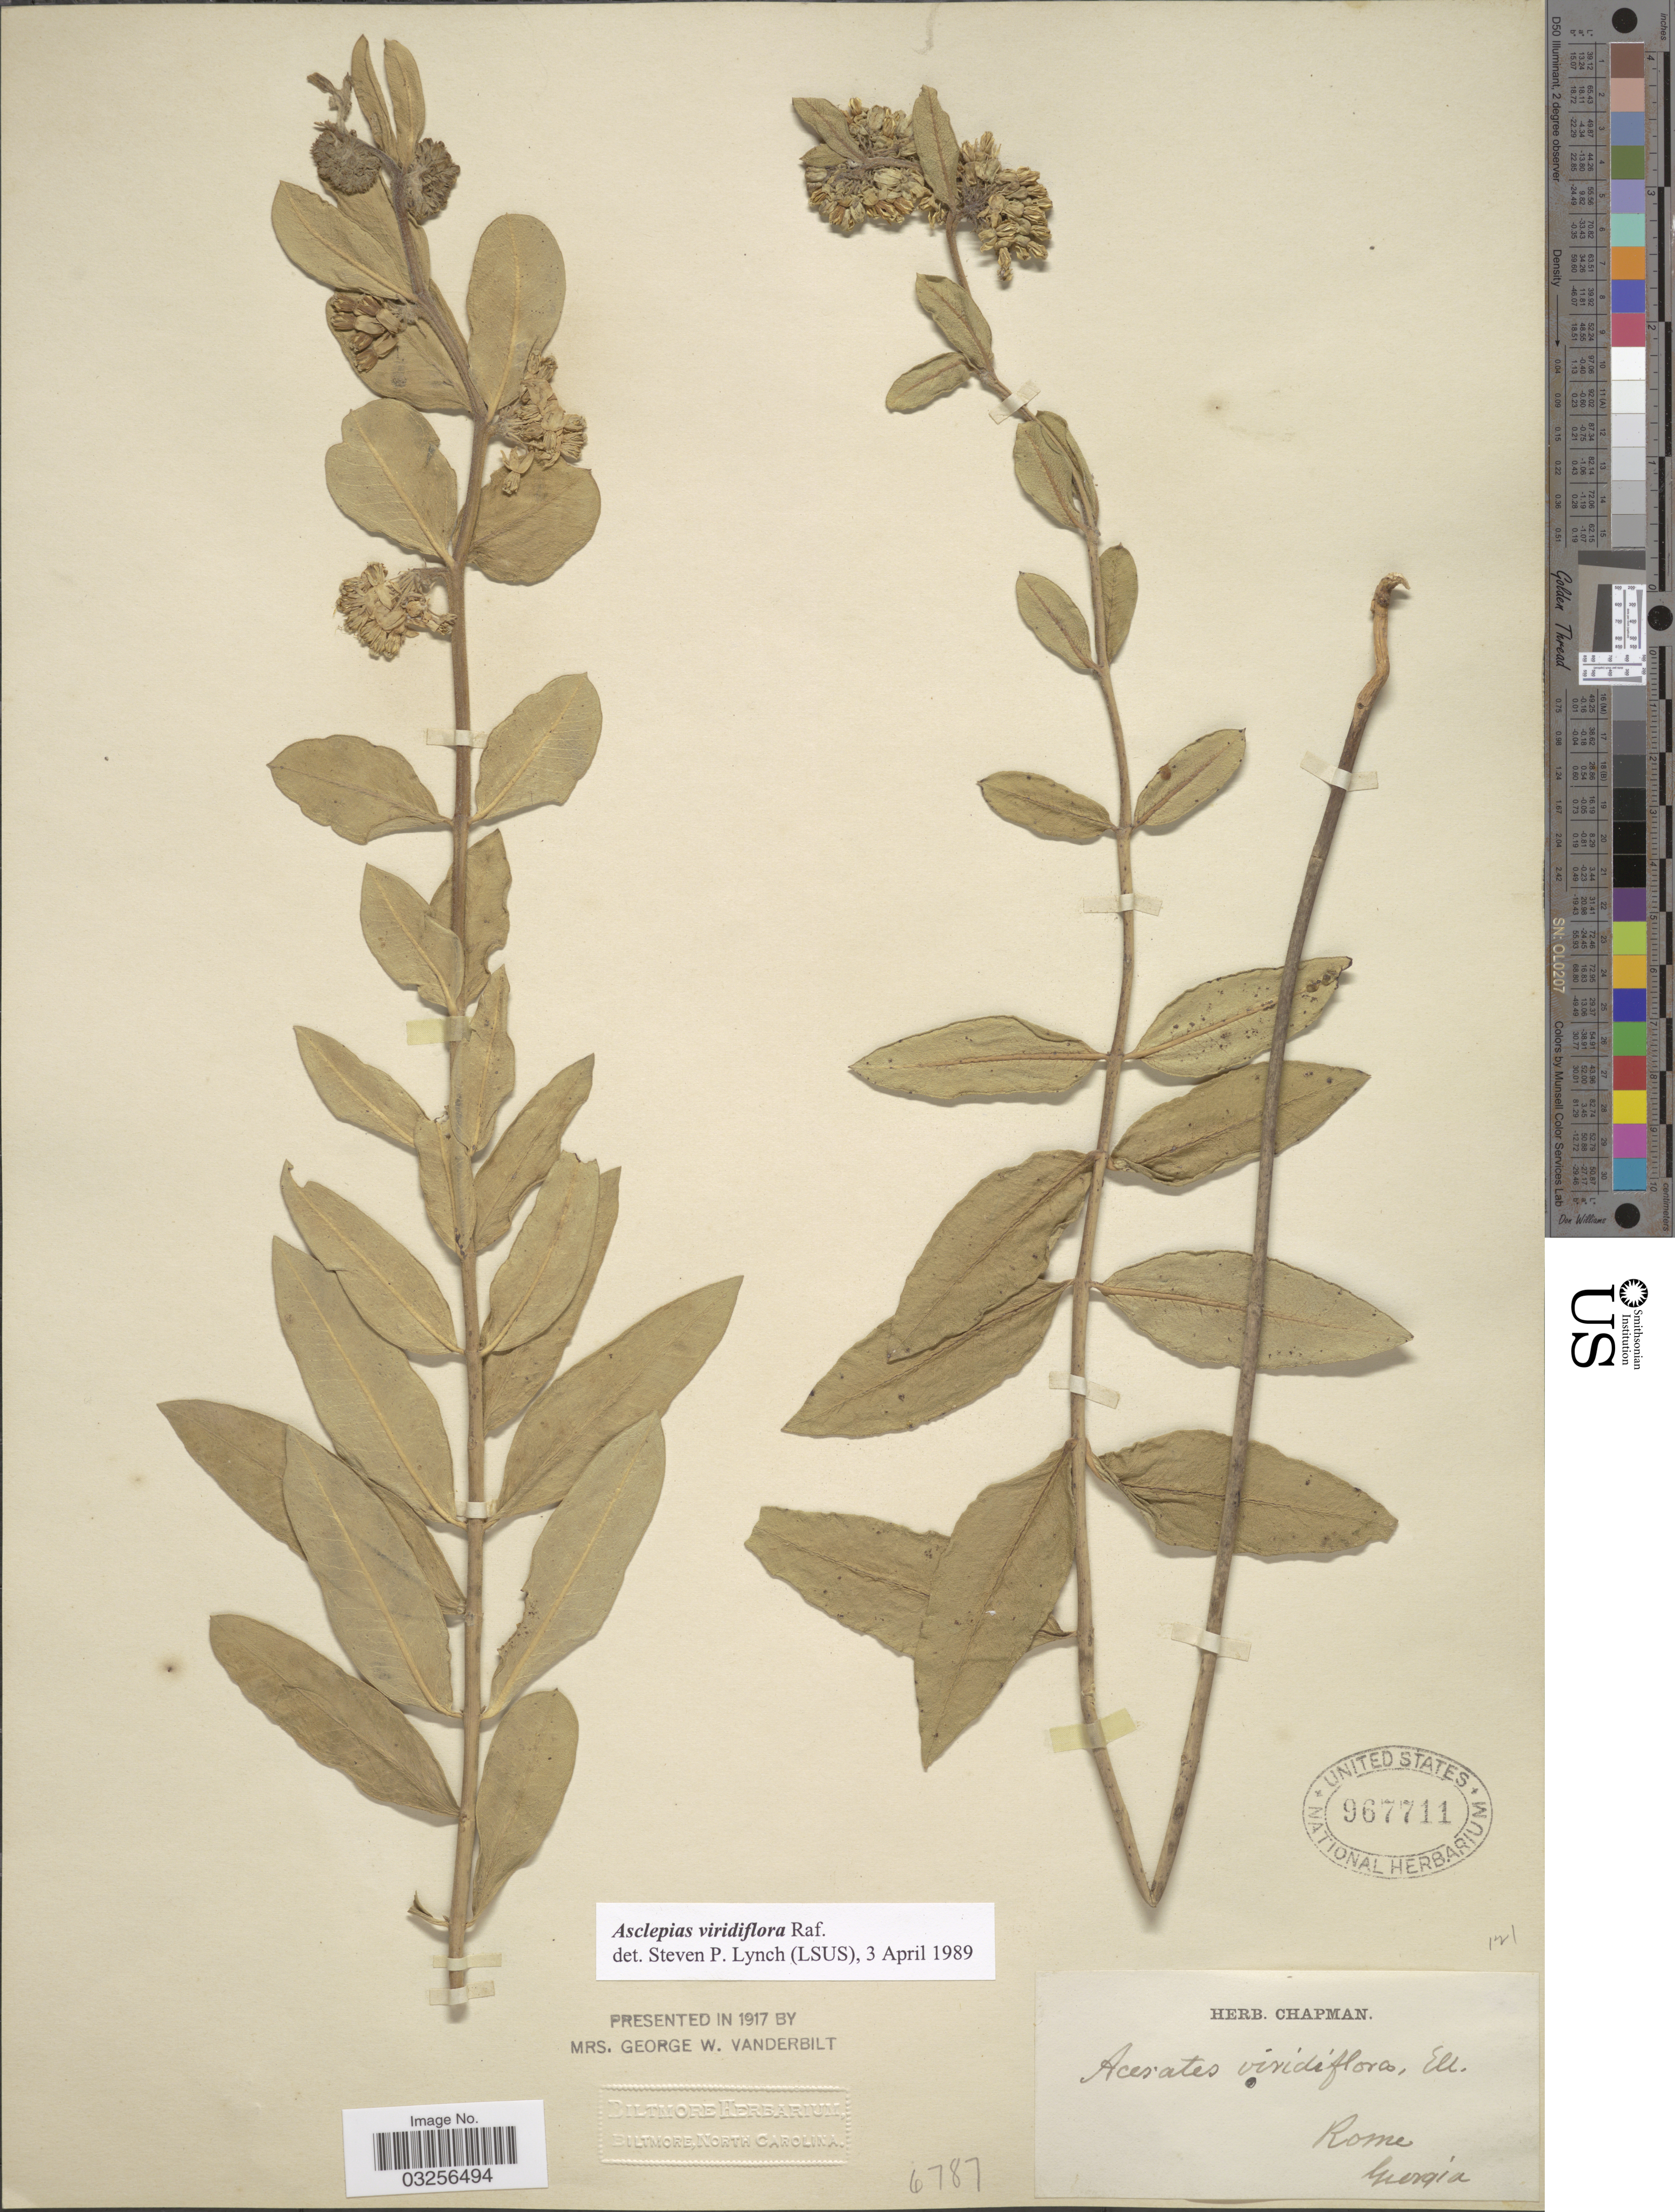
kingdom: Plantae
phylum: Tracheophyta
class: Magnoliopsida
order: Gentianales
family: Apocynaceae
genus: Asclepias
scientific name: Asclepias viridiflora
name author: Raf.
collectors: ex herb. Chapman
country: United States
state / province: Georgia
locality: Rome.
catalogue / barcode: US 967711